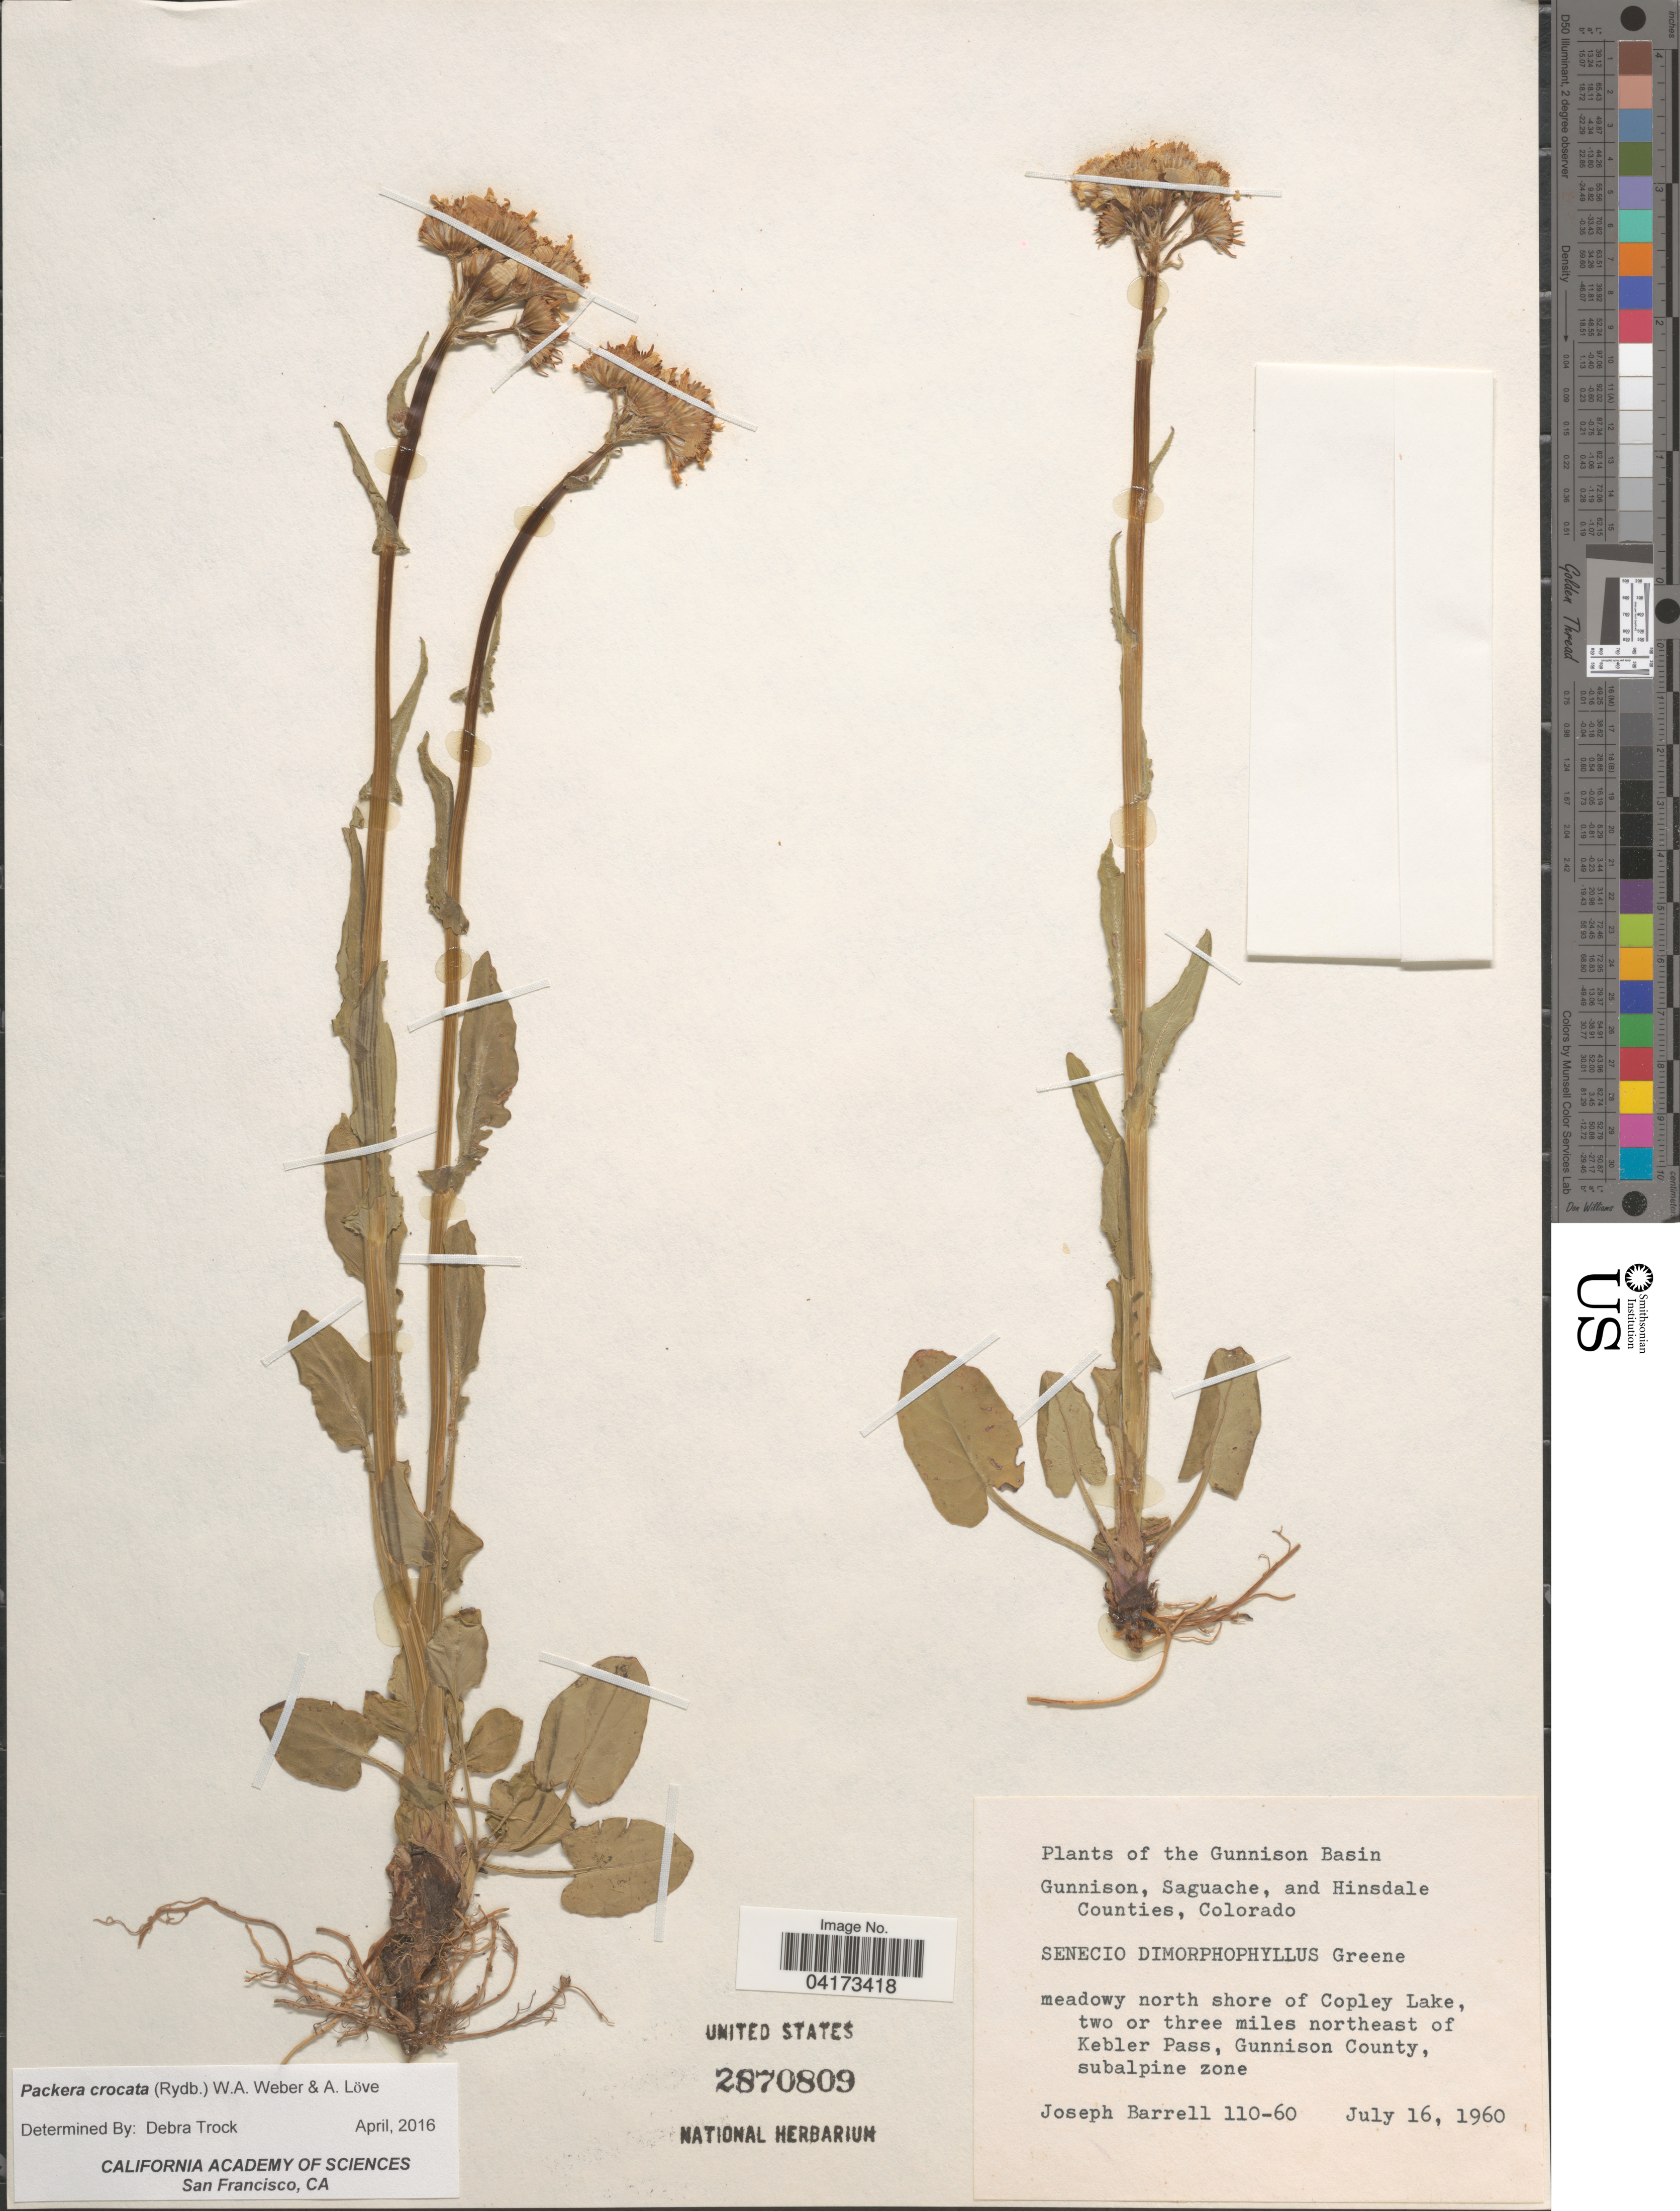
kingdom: Plantae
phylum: Tracheophyta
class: Magnoliopsida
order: Asterales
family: Asteraceae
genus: Packera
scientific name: Packera crocata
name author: (Rydb.) W.A. Weber & Á. Löve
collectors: J. Barrell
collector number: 110-60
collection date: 1960-07-16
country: United States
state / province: Colorado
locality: The Gunnison Basin. Gunnison, Saguache, and Hinsdale Counties. Meadowy north shore of Copley Lake, two or three miles northeast of Kebler Pass, Gunnison County, subalpine zone.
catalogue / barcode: US 2870809